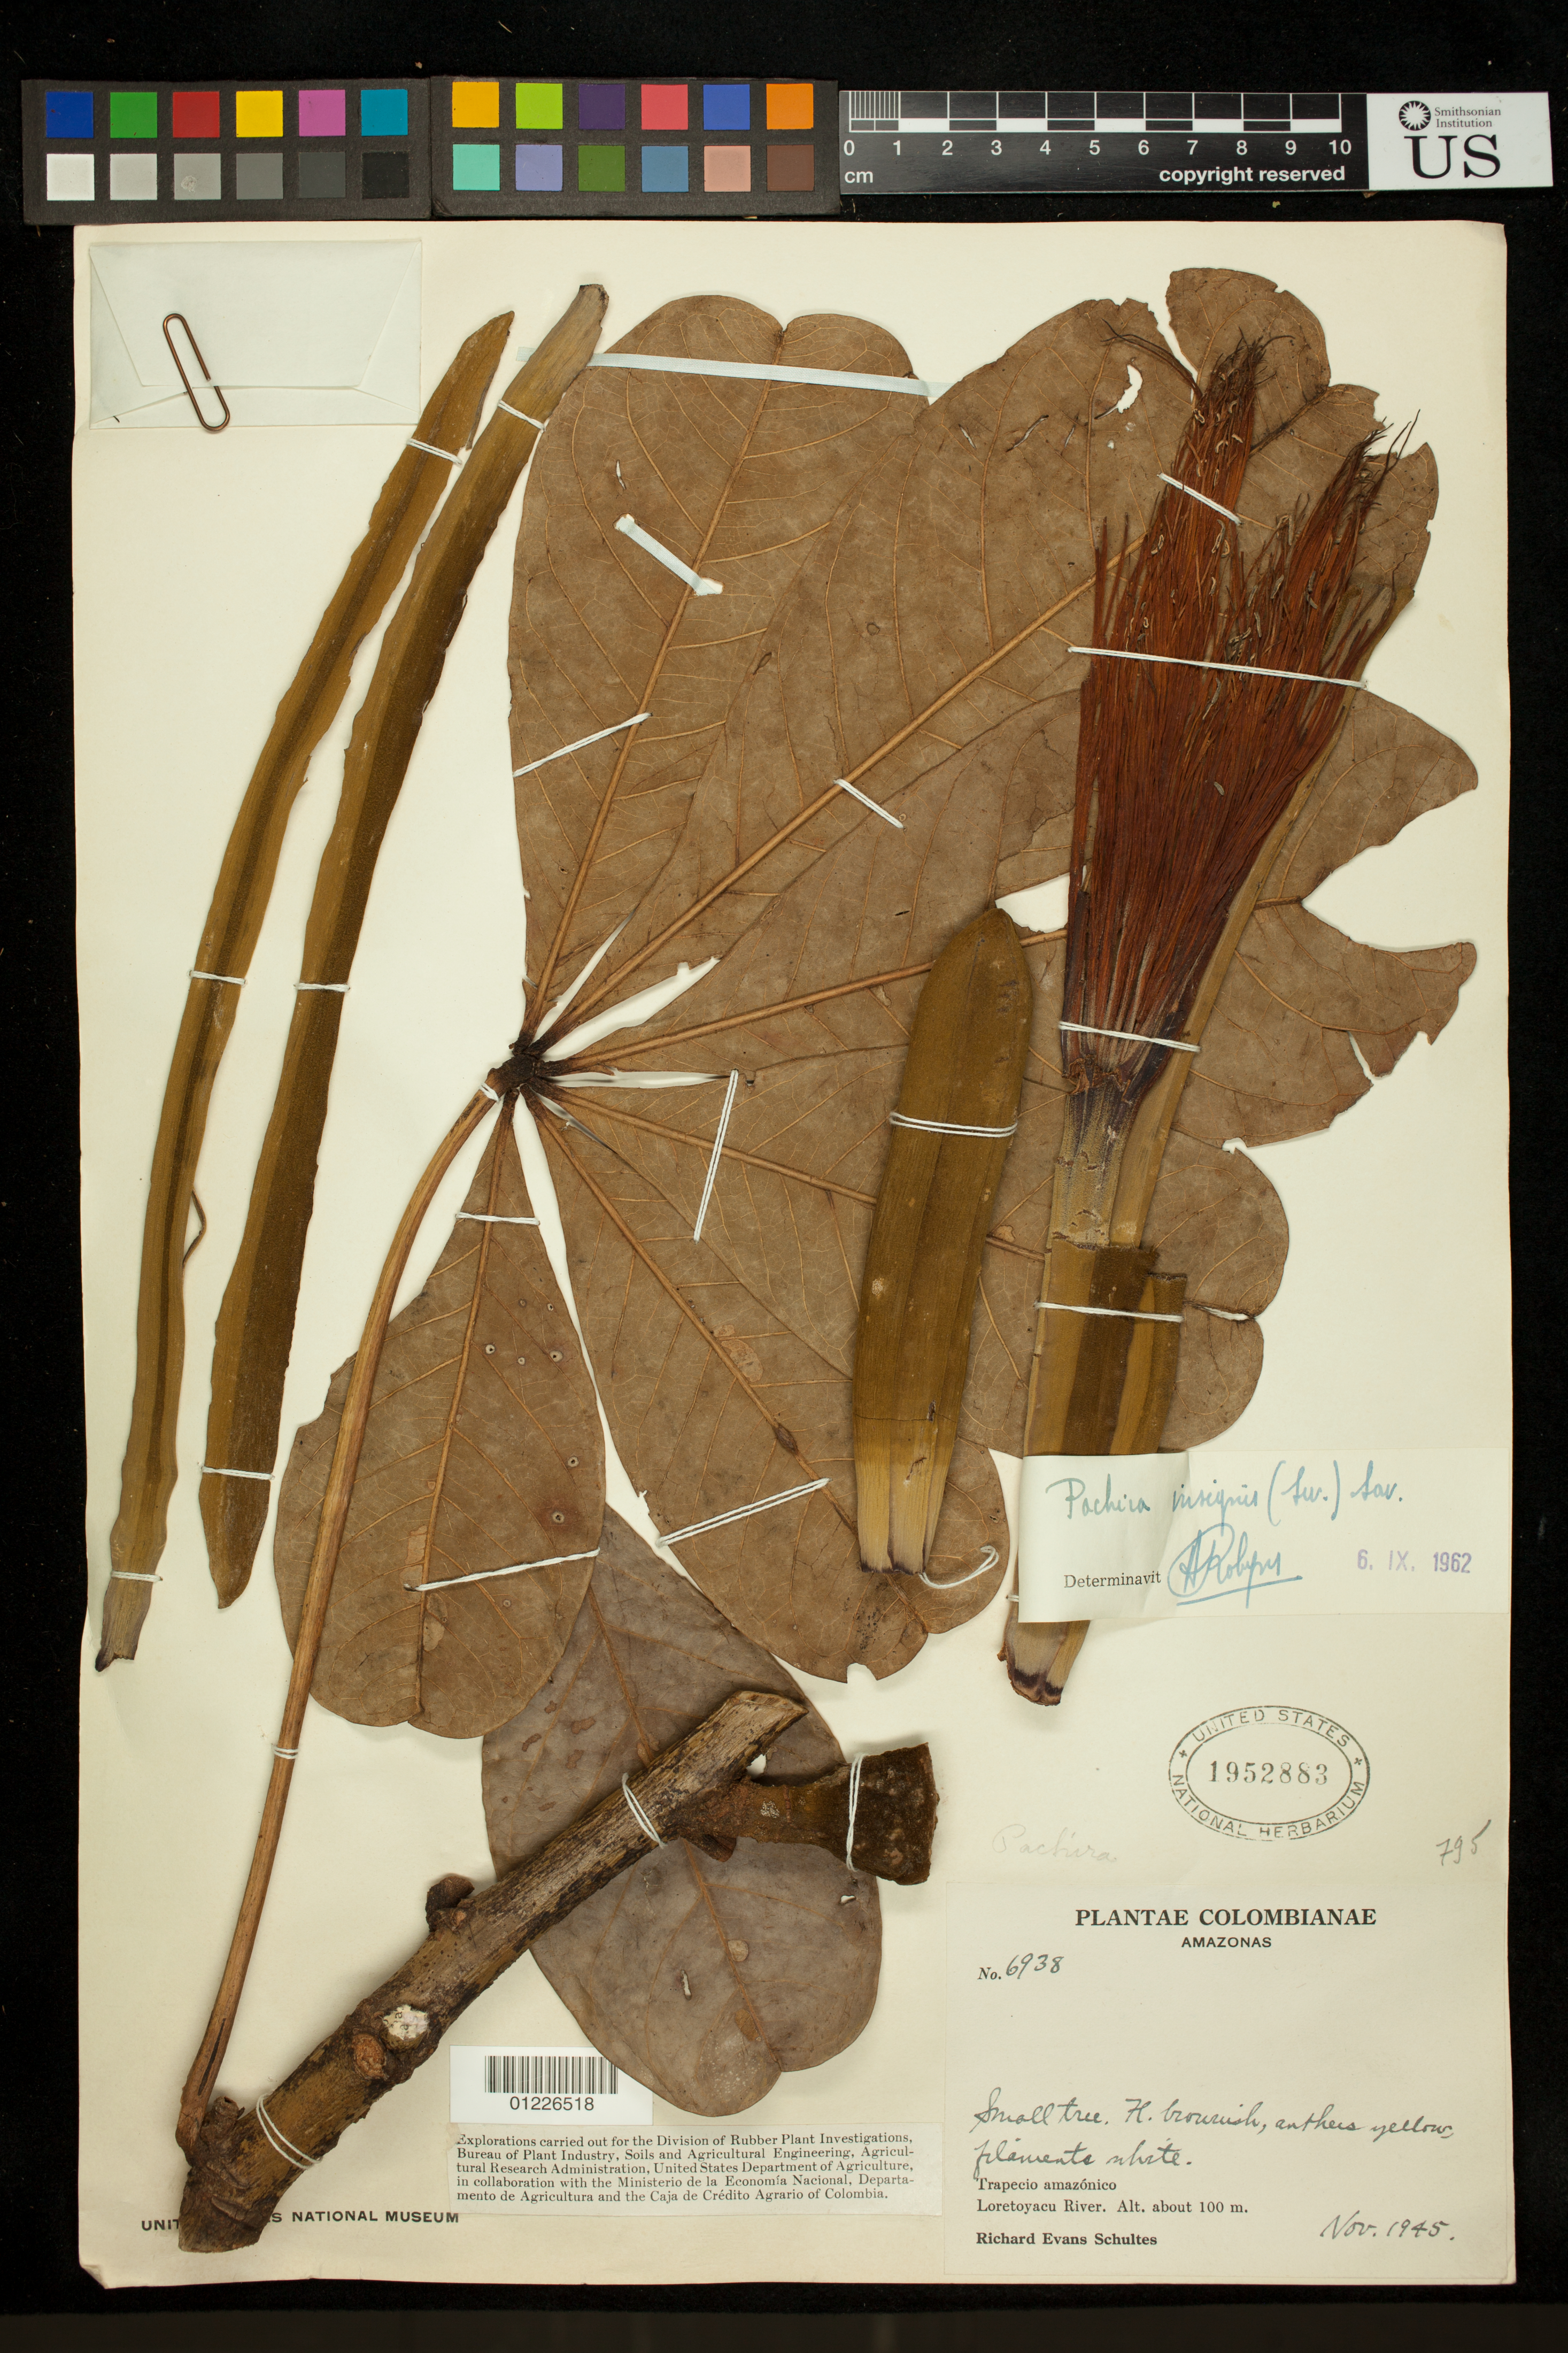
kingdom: Plantae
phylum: Tracheophyta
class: Magnoliopsida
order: Malvales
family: Malvaceae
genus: Pachira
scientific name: Pachira insignis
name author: (Sw.) Sw. ex Savigny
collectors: R. E. Schultes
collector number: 6938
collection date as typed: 1945-11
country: Colombia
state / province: Amazônas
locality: Trapecio amazónico. Loretoyacu River.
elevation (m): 100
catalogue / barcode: US 1952883